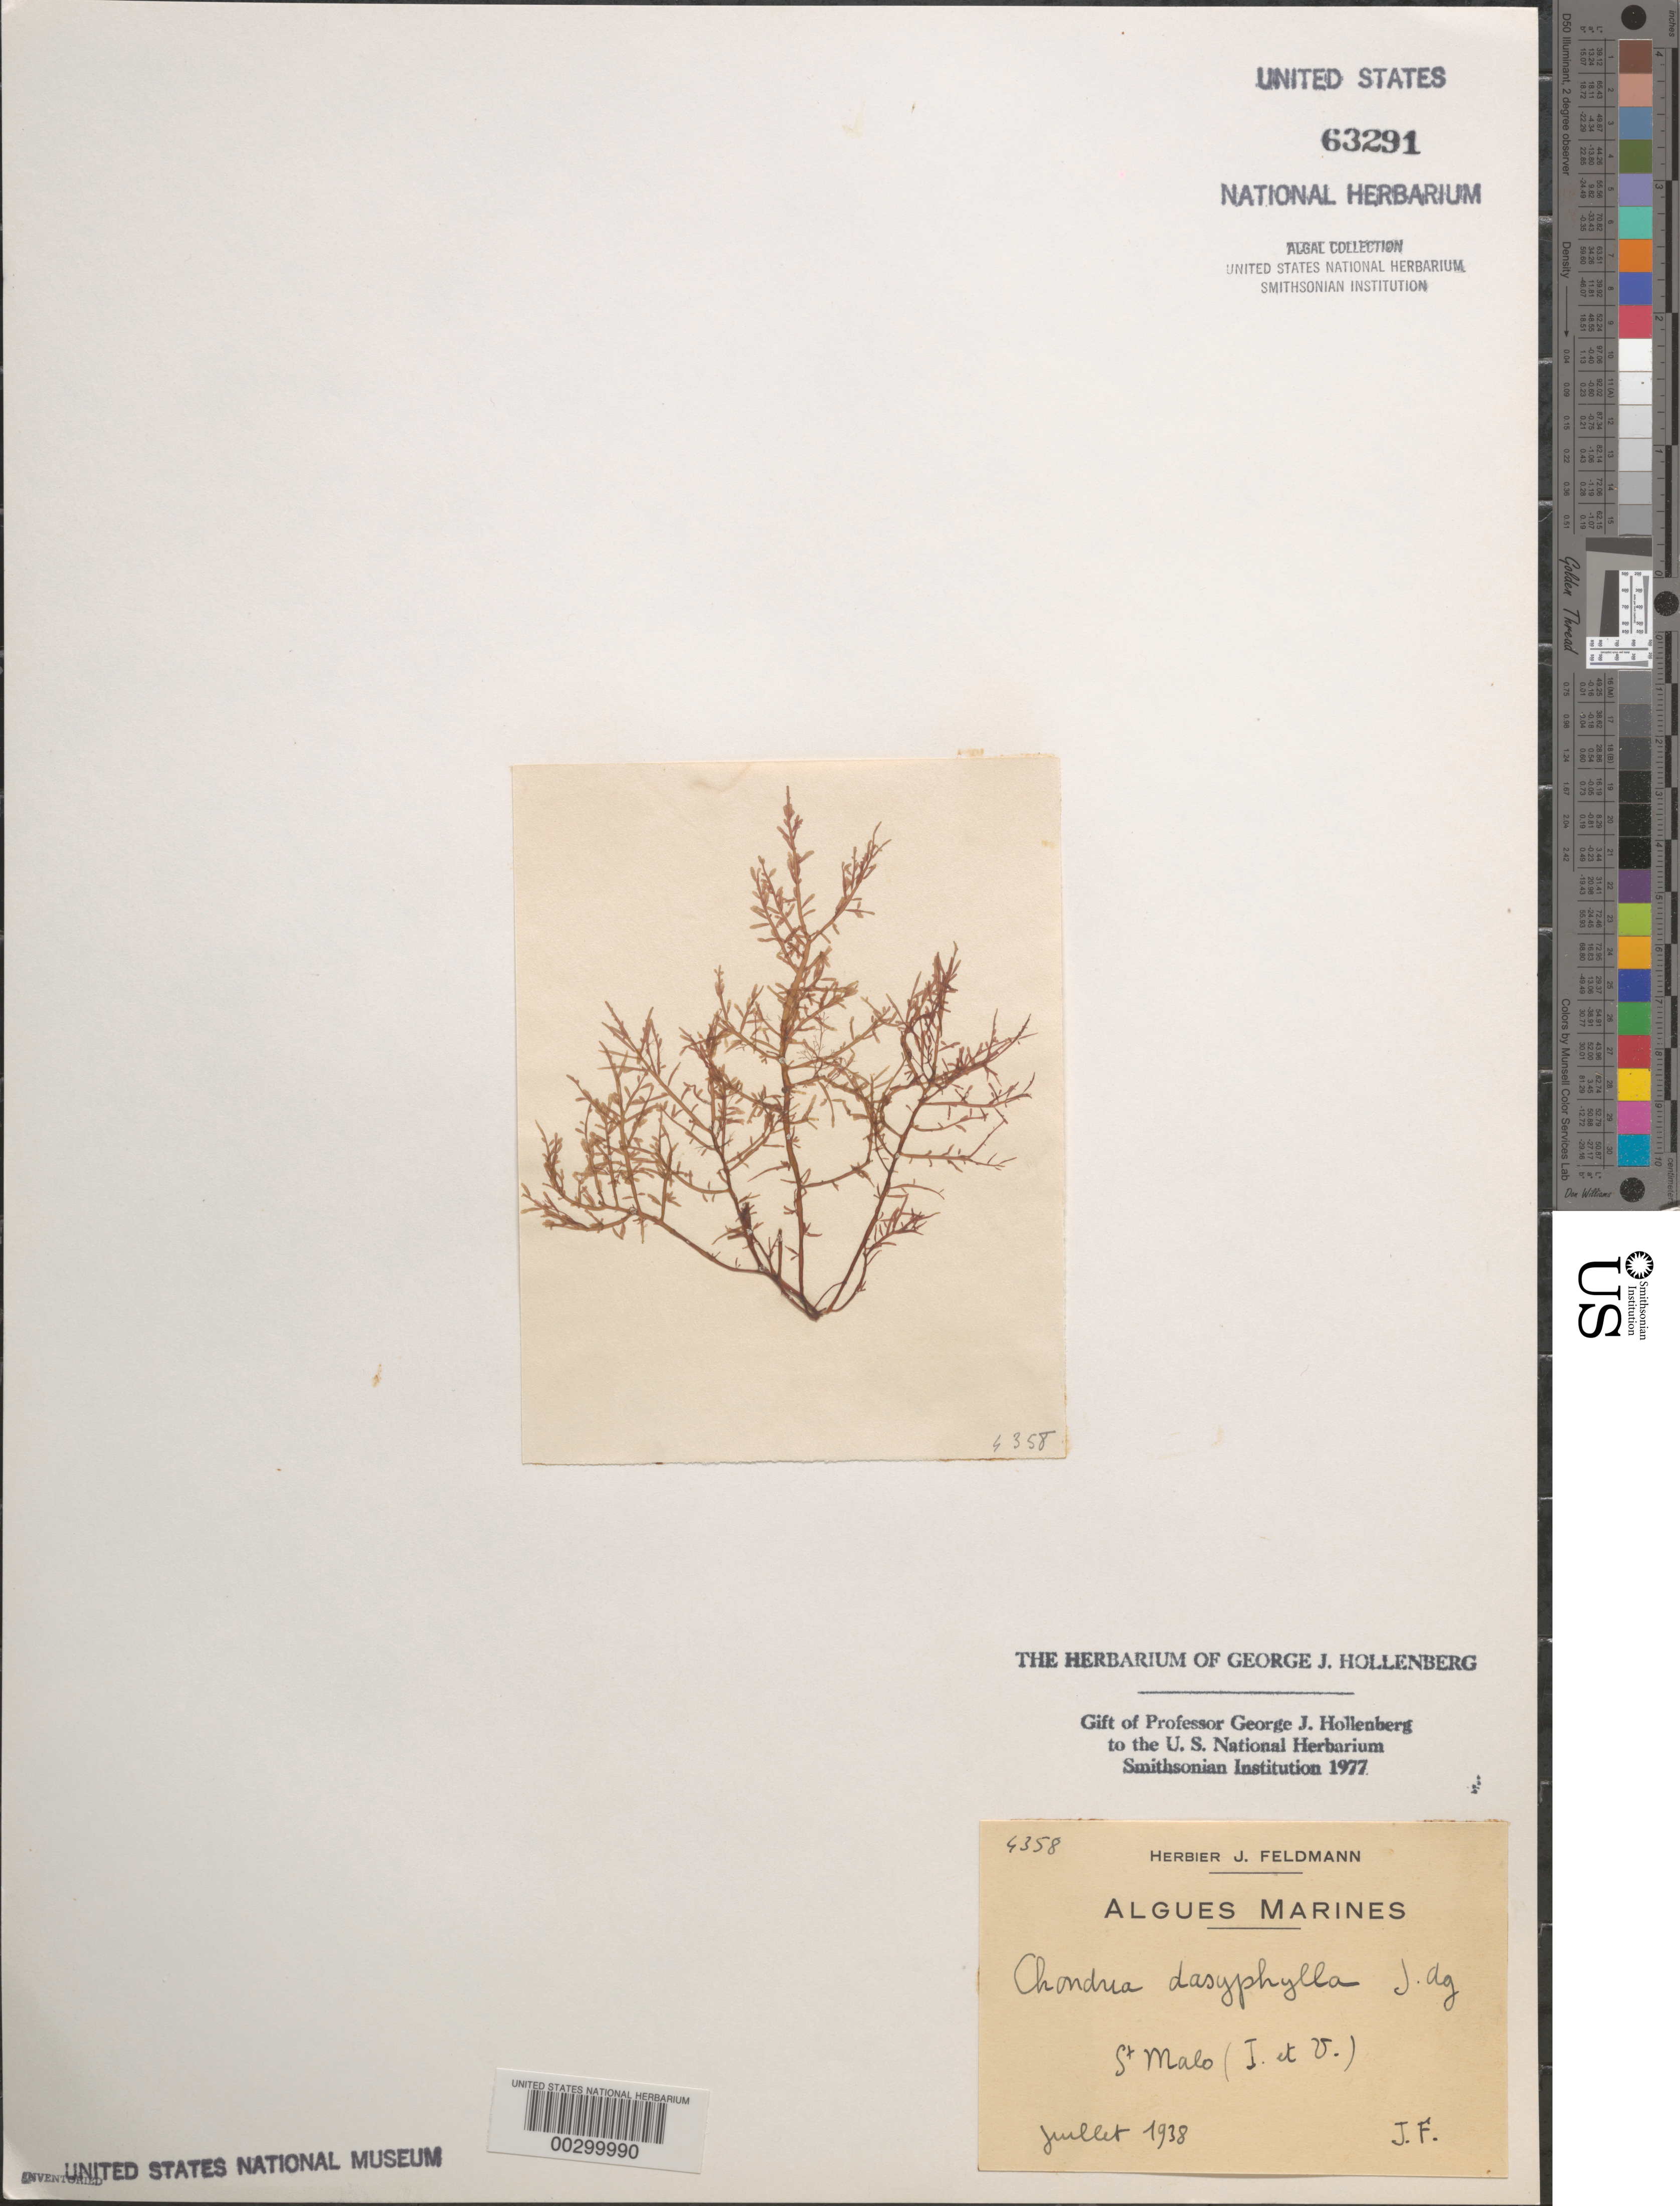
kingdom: Plantae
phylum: Rhodophyta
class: Florideophyceae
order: Ceramiales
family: Rhodomelaceae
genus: Chondria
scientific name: Chondria dasyphylla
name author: (Woodw.) C. Agardh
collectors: J. Feldmann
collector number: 4358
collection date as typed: Jul 1938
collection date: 1938-07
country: France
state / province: Bretagne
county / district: Ille-et-Vilaine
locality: St. Malo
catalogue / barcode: US 63291